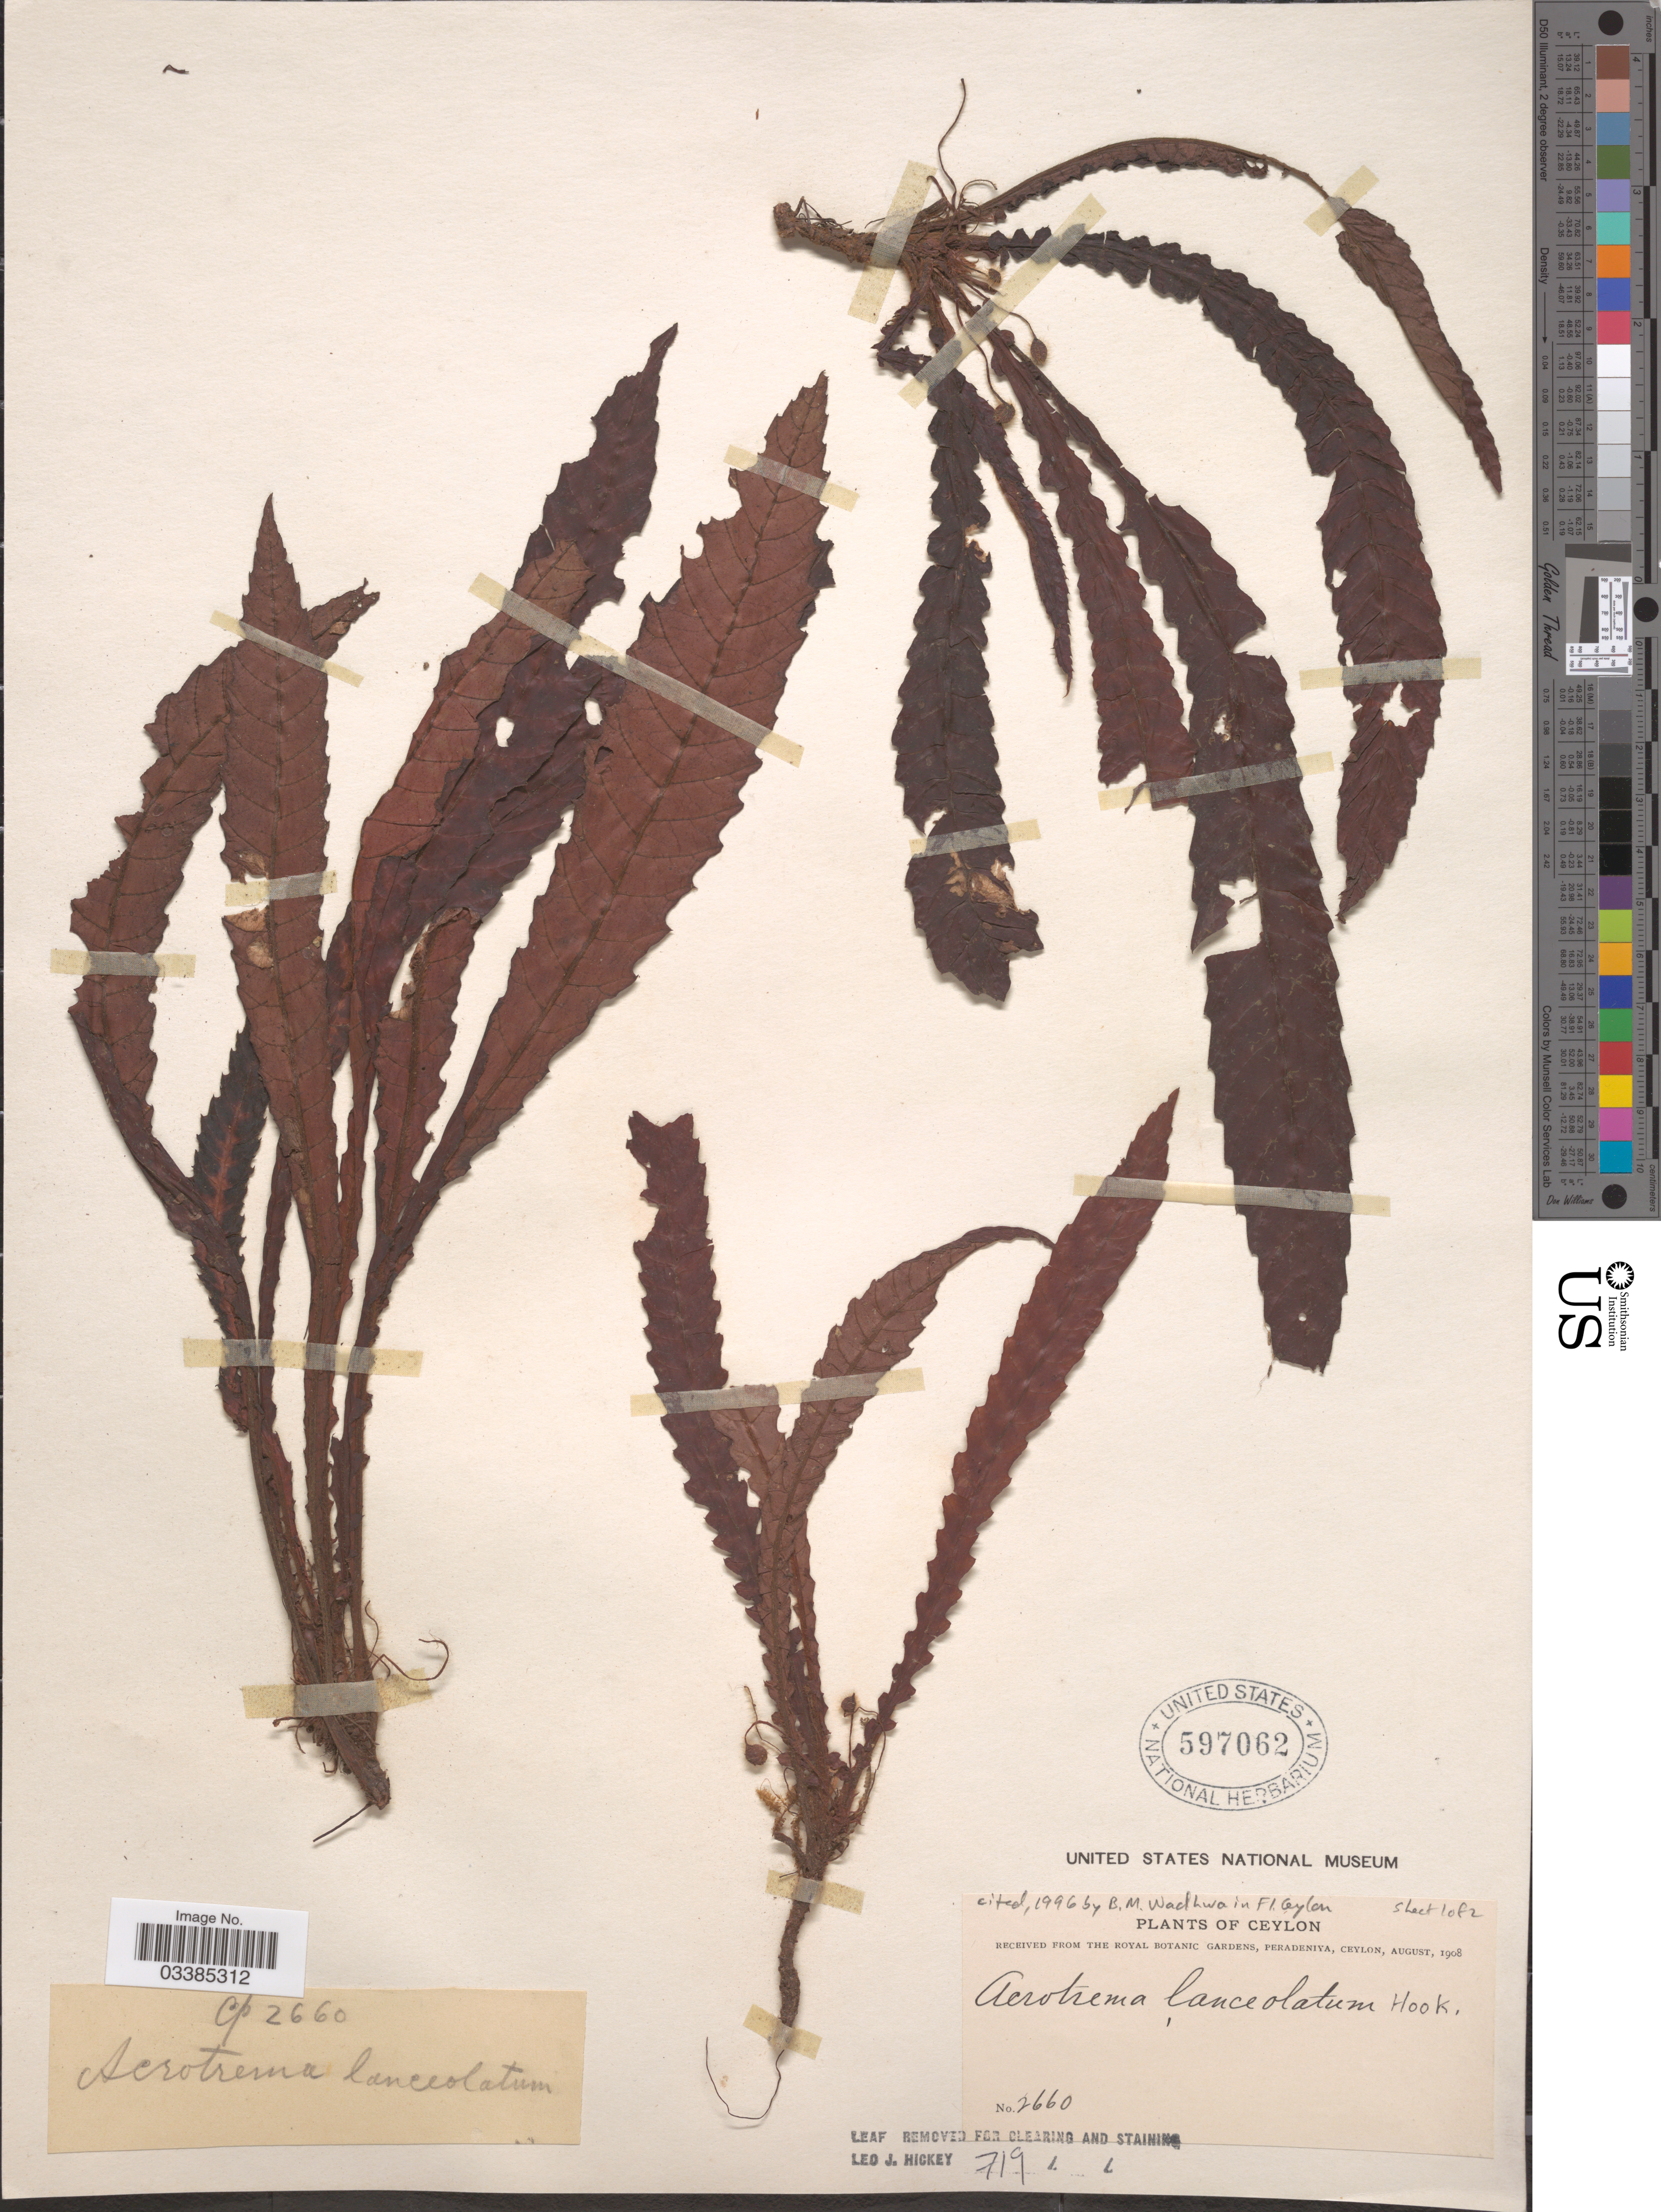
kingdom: Plantae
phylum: Tracheophyta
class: Magnoliopsida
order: Dilleniales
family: Dilleniaceae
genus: Acrotrema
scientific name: Acrotrema lanceolatum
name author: Hook.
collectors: ex herb. Royal Botanic Gardens, Peradeniya, Ceylon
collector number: CP2660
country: Sri Lanka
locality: Ceylon.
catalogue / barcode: US 597062